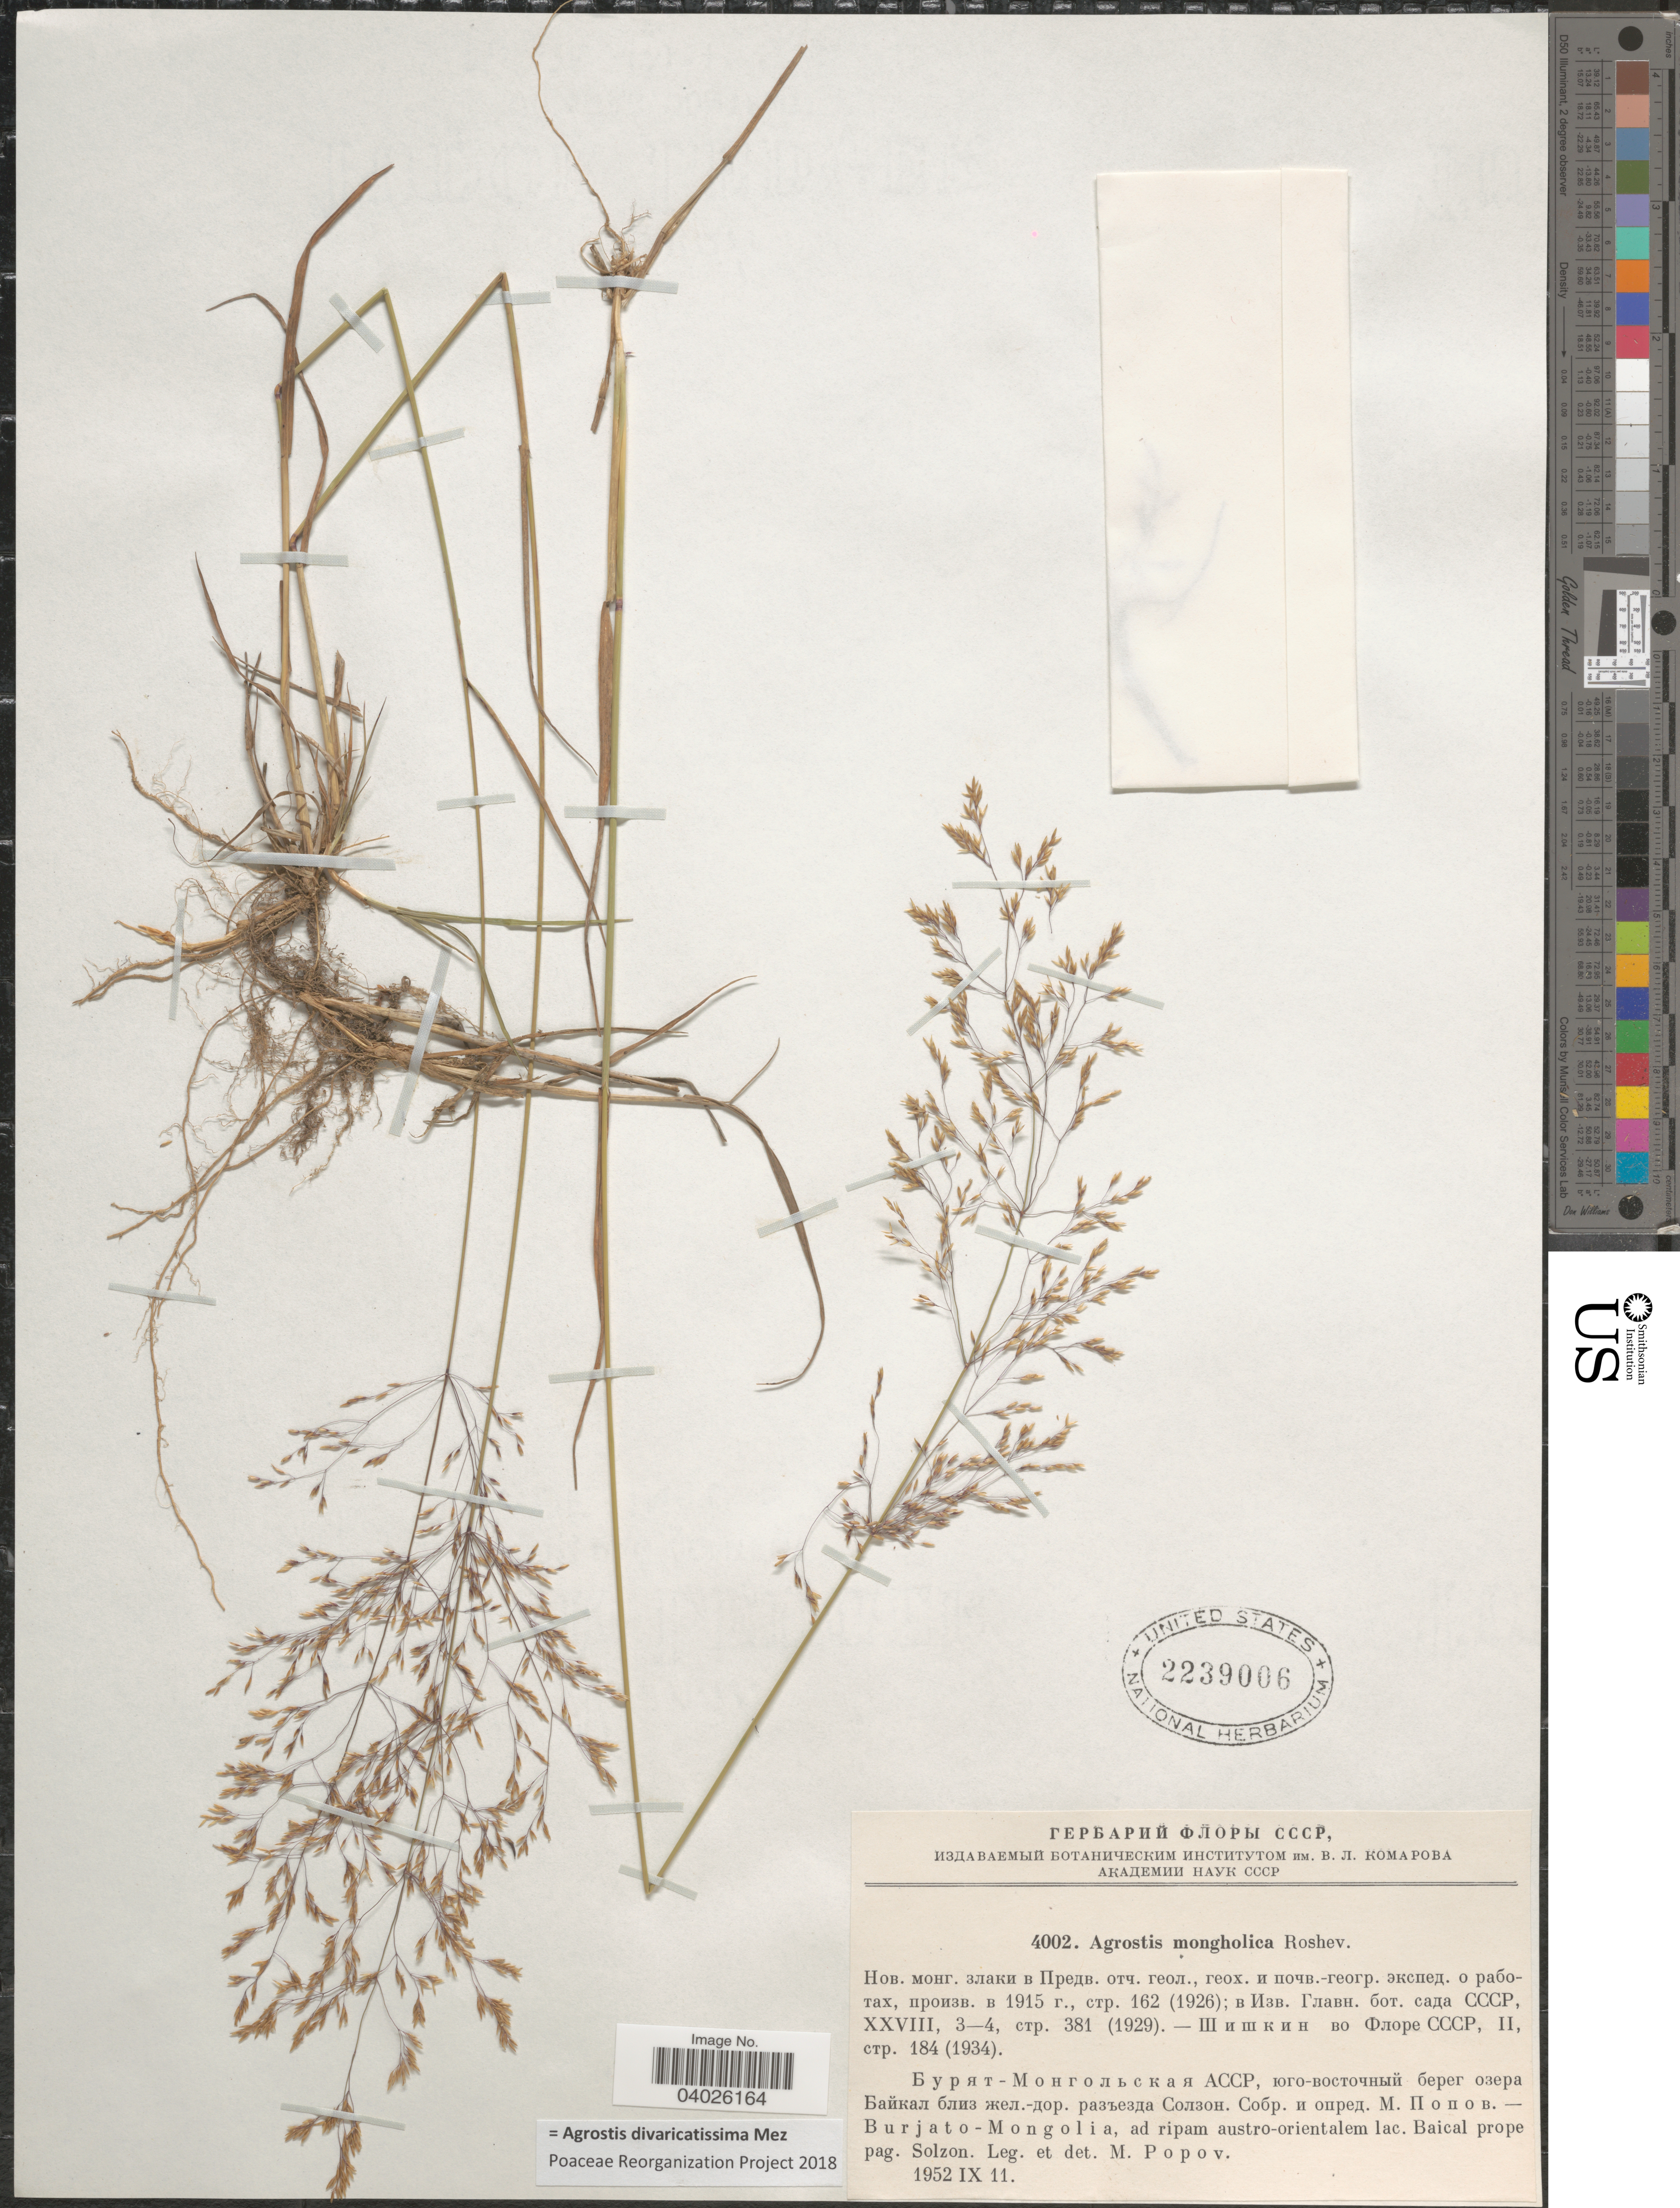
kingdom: Plantae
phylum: Tracheophyta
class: Liliopsida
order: Poales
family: Poaceae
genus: Agrostis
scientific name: Agrostis divaricatissima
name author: Mez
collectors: M. Popov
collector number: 4002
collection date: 1952-09-11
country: Mongolia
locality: Burjato-Mongolia, ad ripam austro-orientalem lac. Baical prope pag. Solzon.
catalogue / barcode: US 2239006